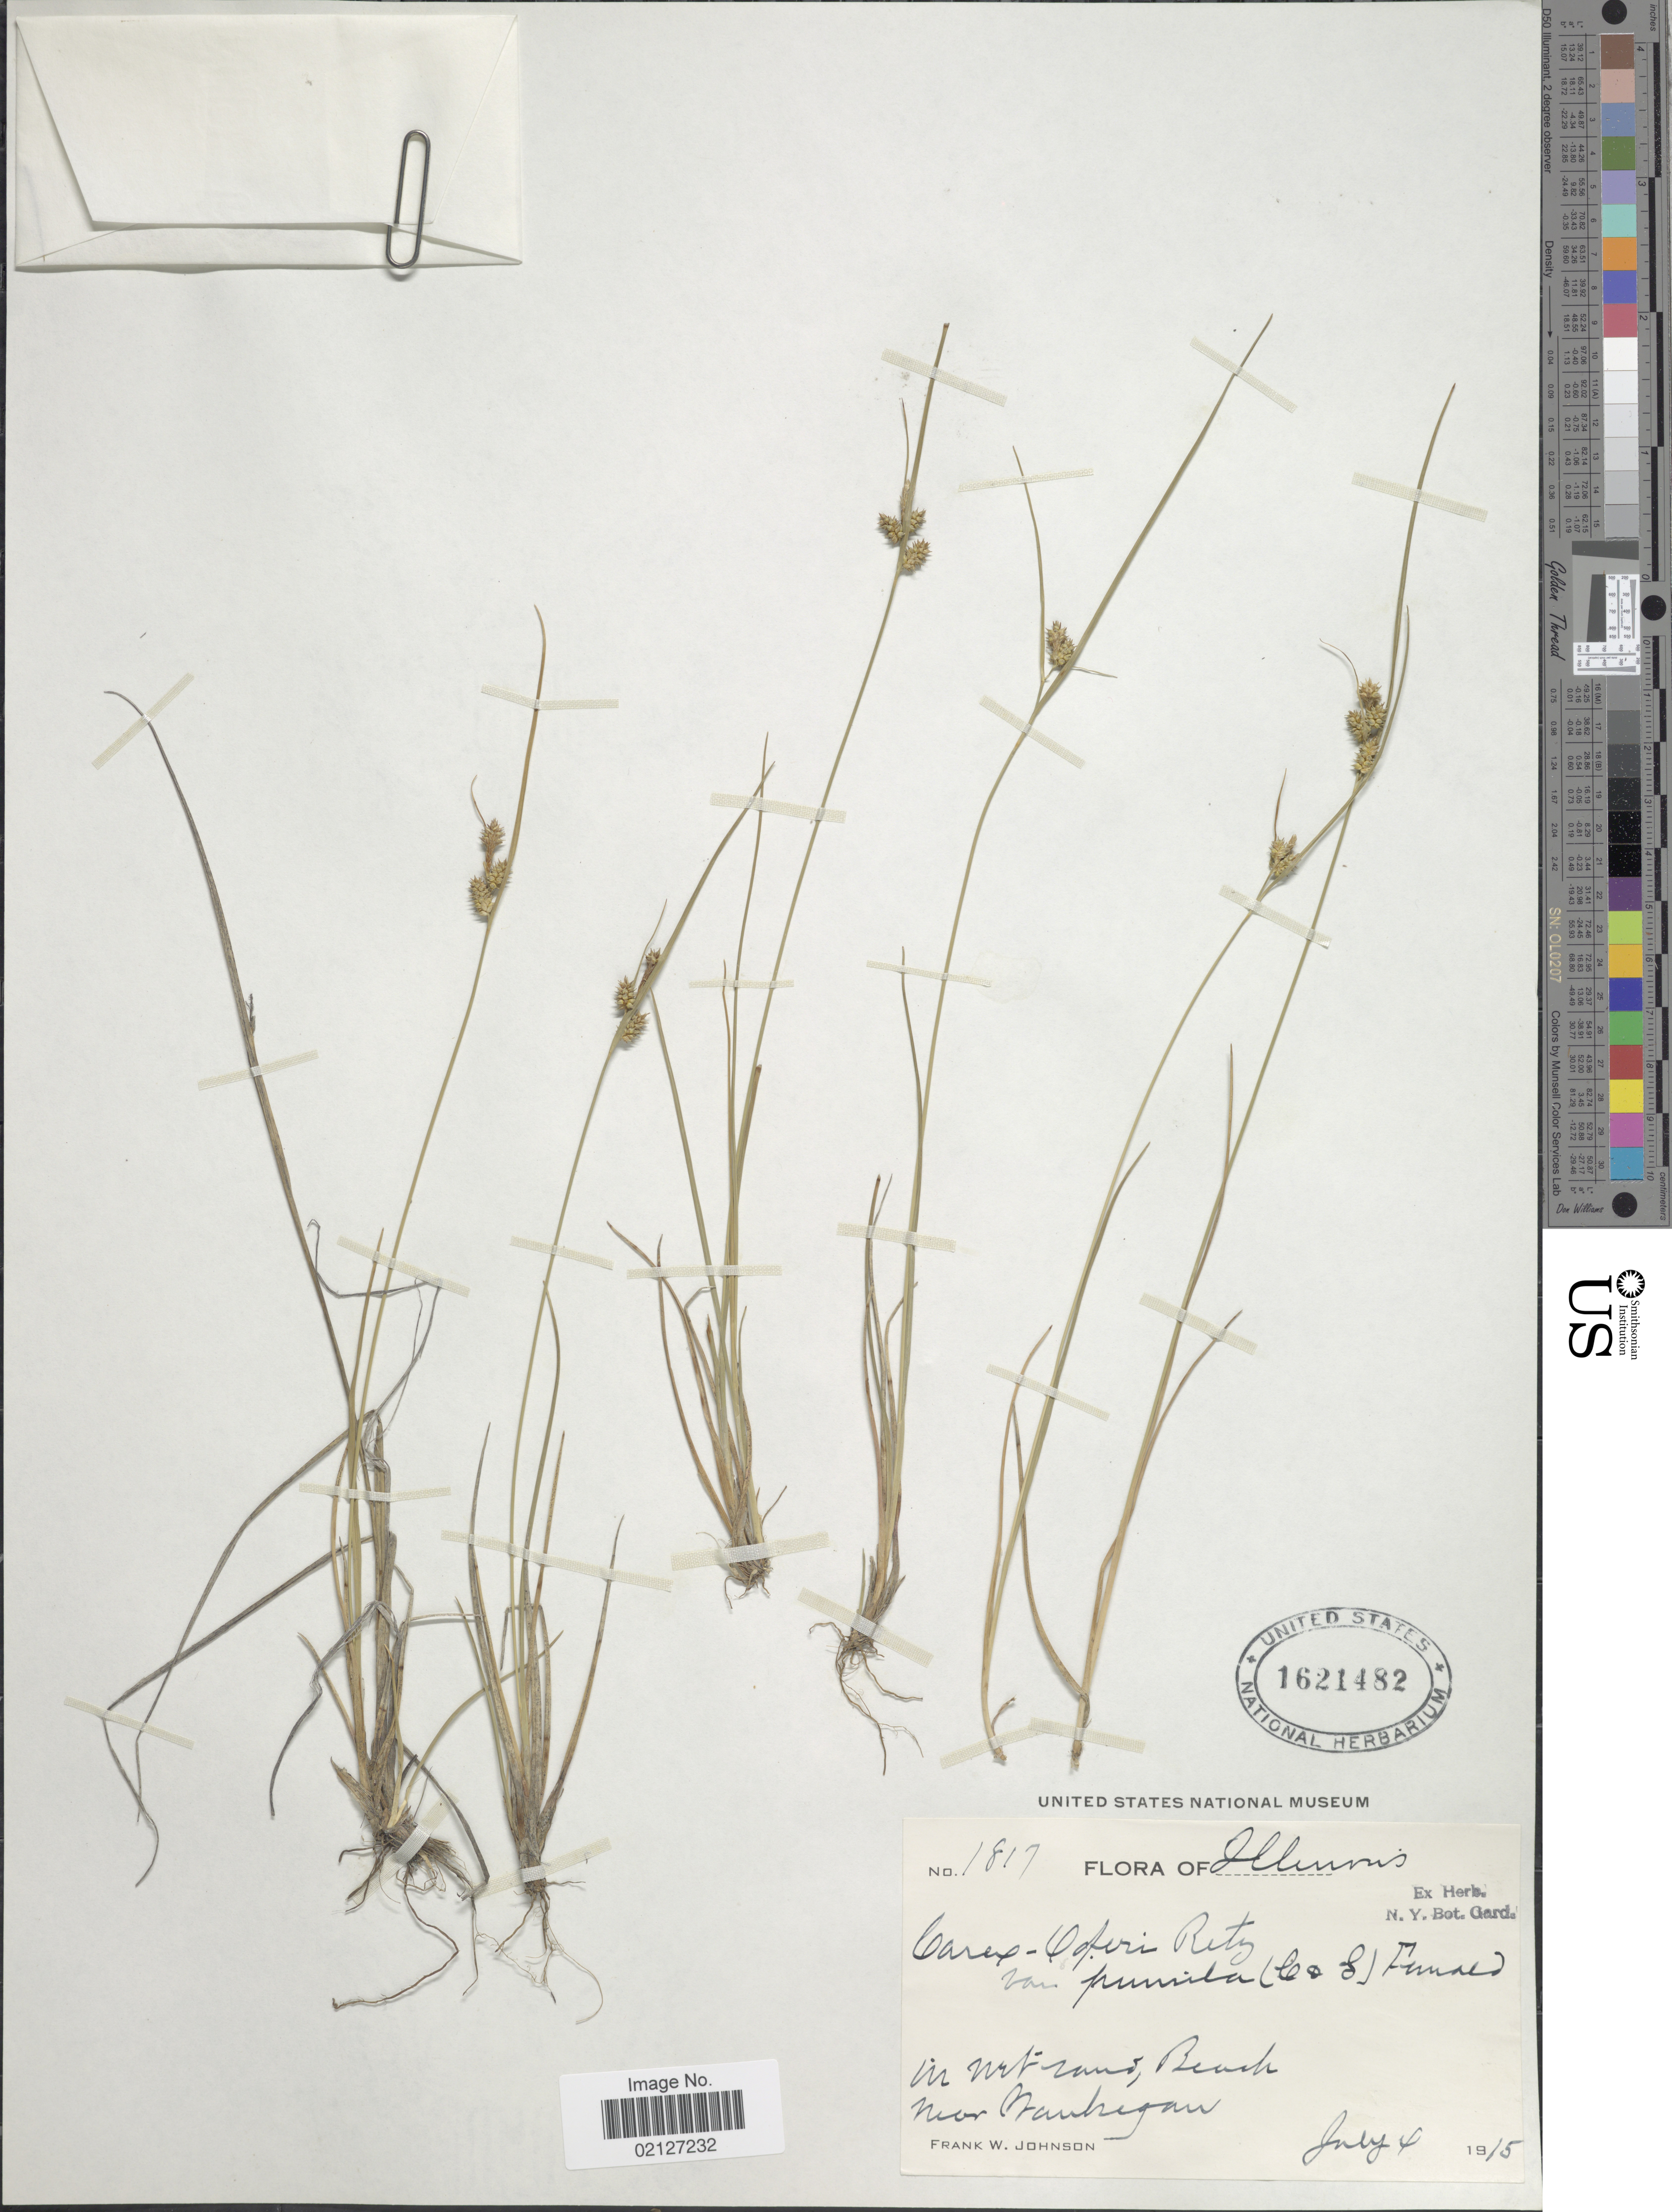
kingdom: Plantae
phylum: Tracheophyta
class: Liliopsida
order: Poales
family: Cyperaceae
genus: Carex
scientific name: Carex oederi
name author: Retz.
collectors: F. W. Johnson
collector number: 1817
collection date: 1915-07-04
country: United States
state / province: Illinois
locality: Beach near Waukegan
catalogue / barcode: US 1621482